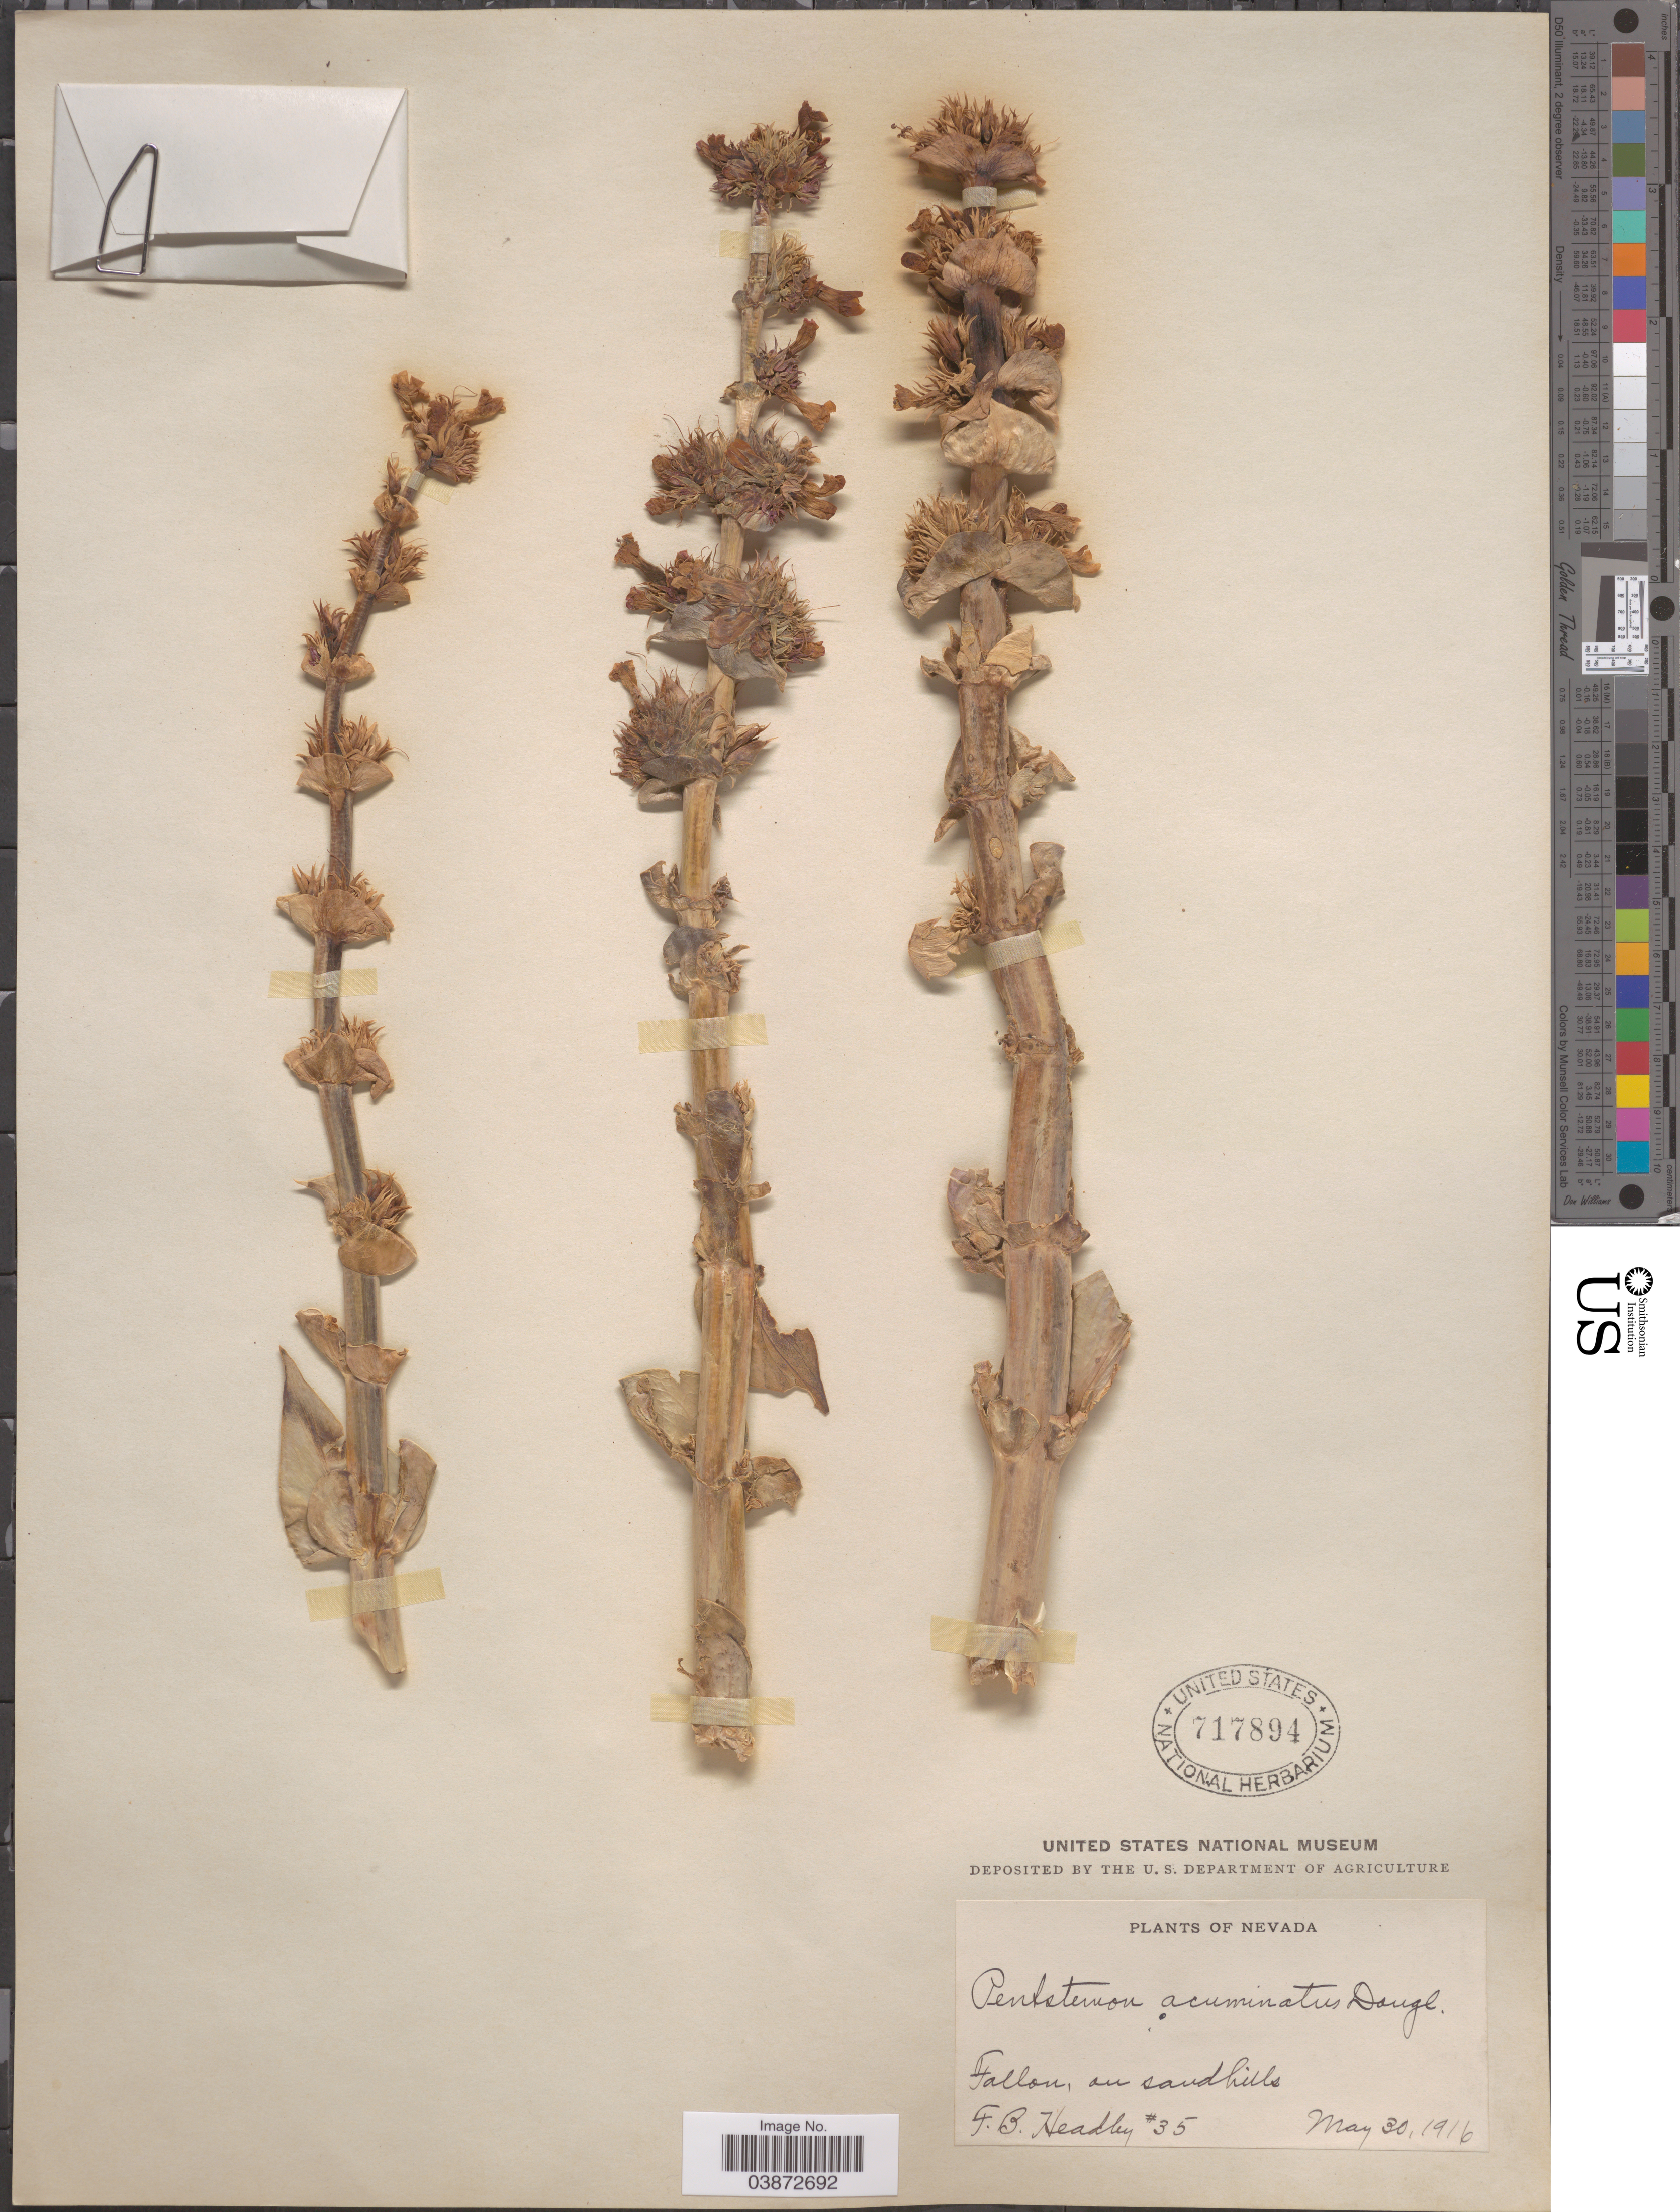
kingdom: Plantae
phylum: Tracheophyta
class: Magnoliopsida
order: Lamiales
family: Plantaginaceae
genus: Penstemon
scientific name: Penstemon acuminatus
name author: Greene ex Lindl.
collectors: F. B. Headley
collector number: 35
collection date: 1916-05-30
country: United States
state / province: Nevada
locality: Fallon, on sand hills.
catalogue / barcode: US 717894